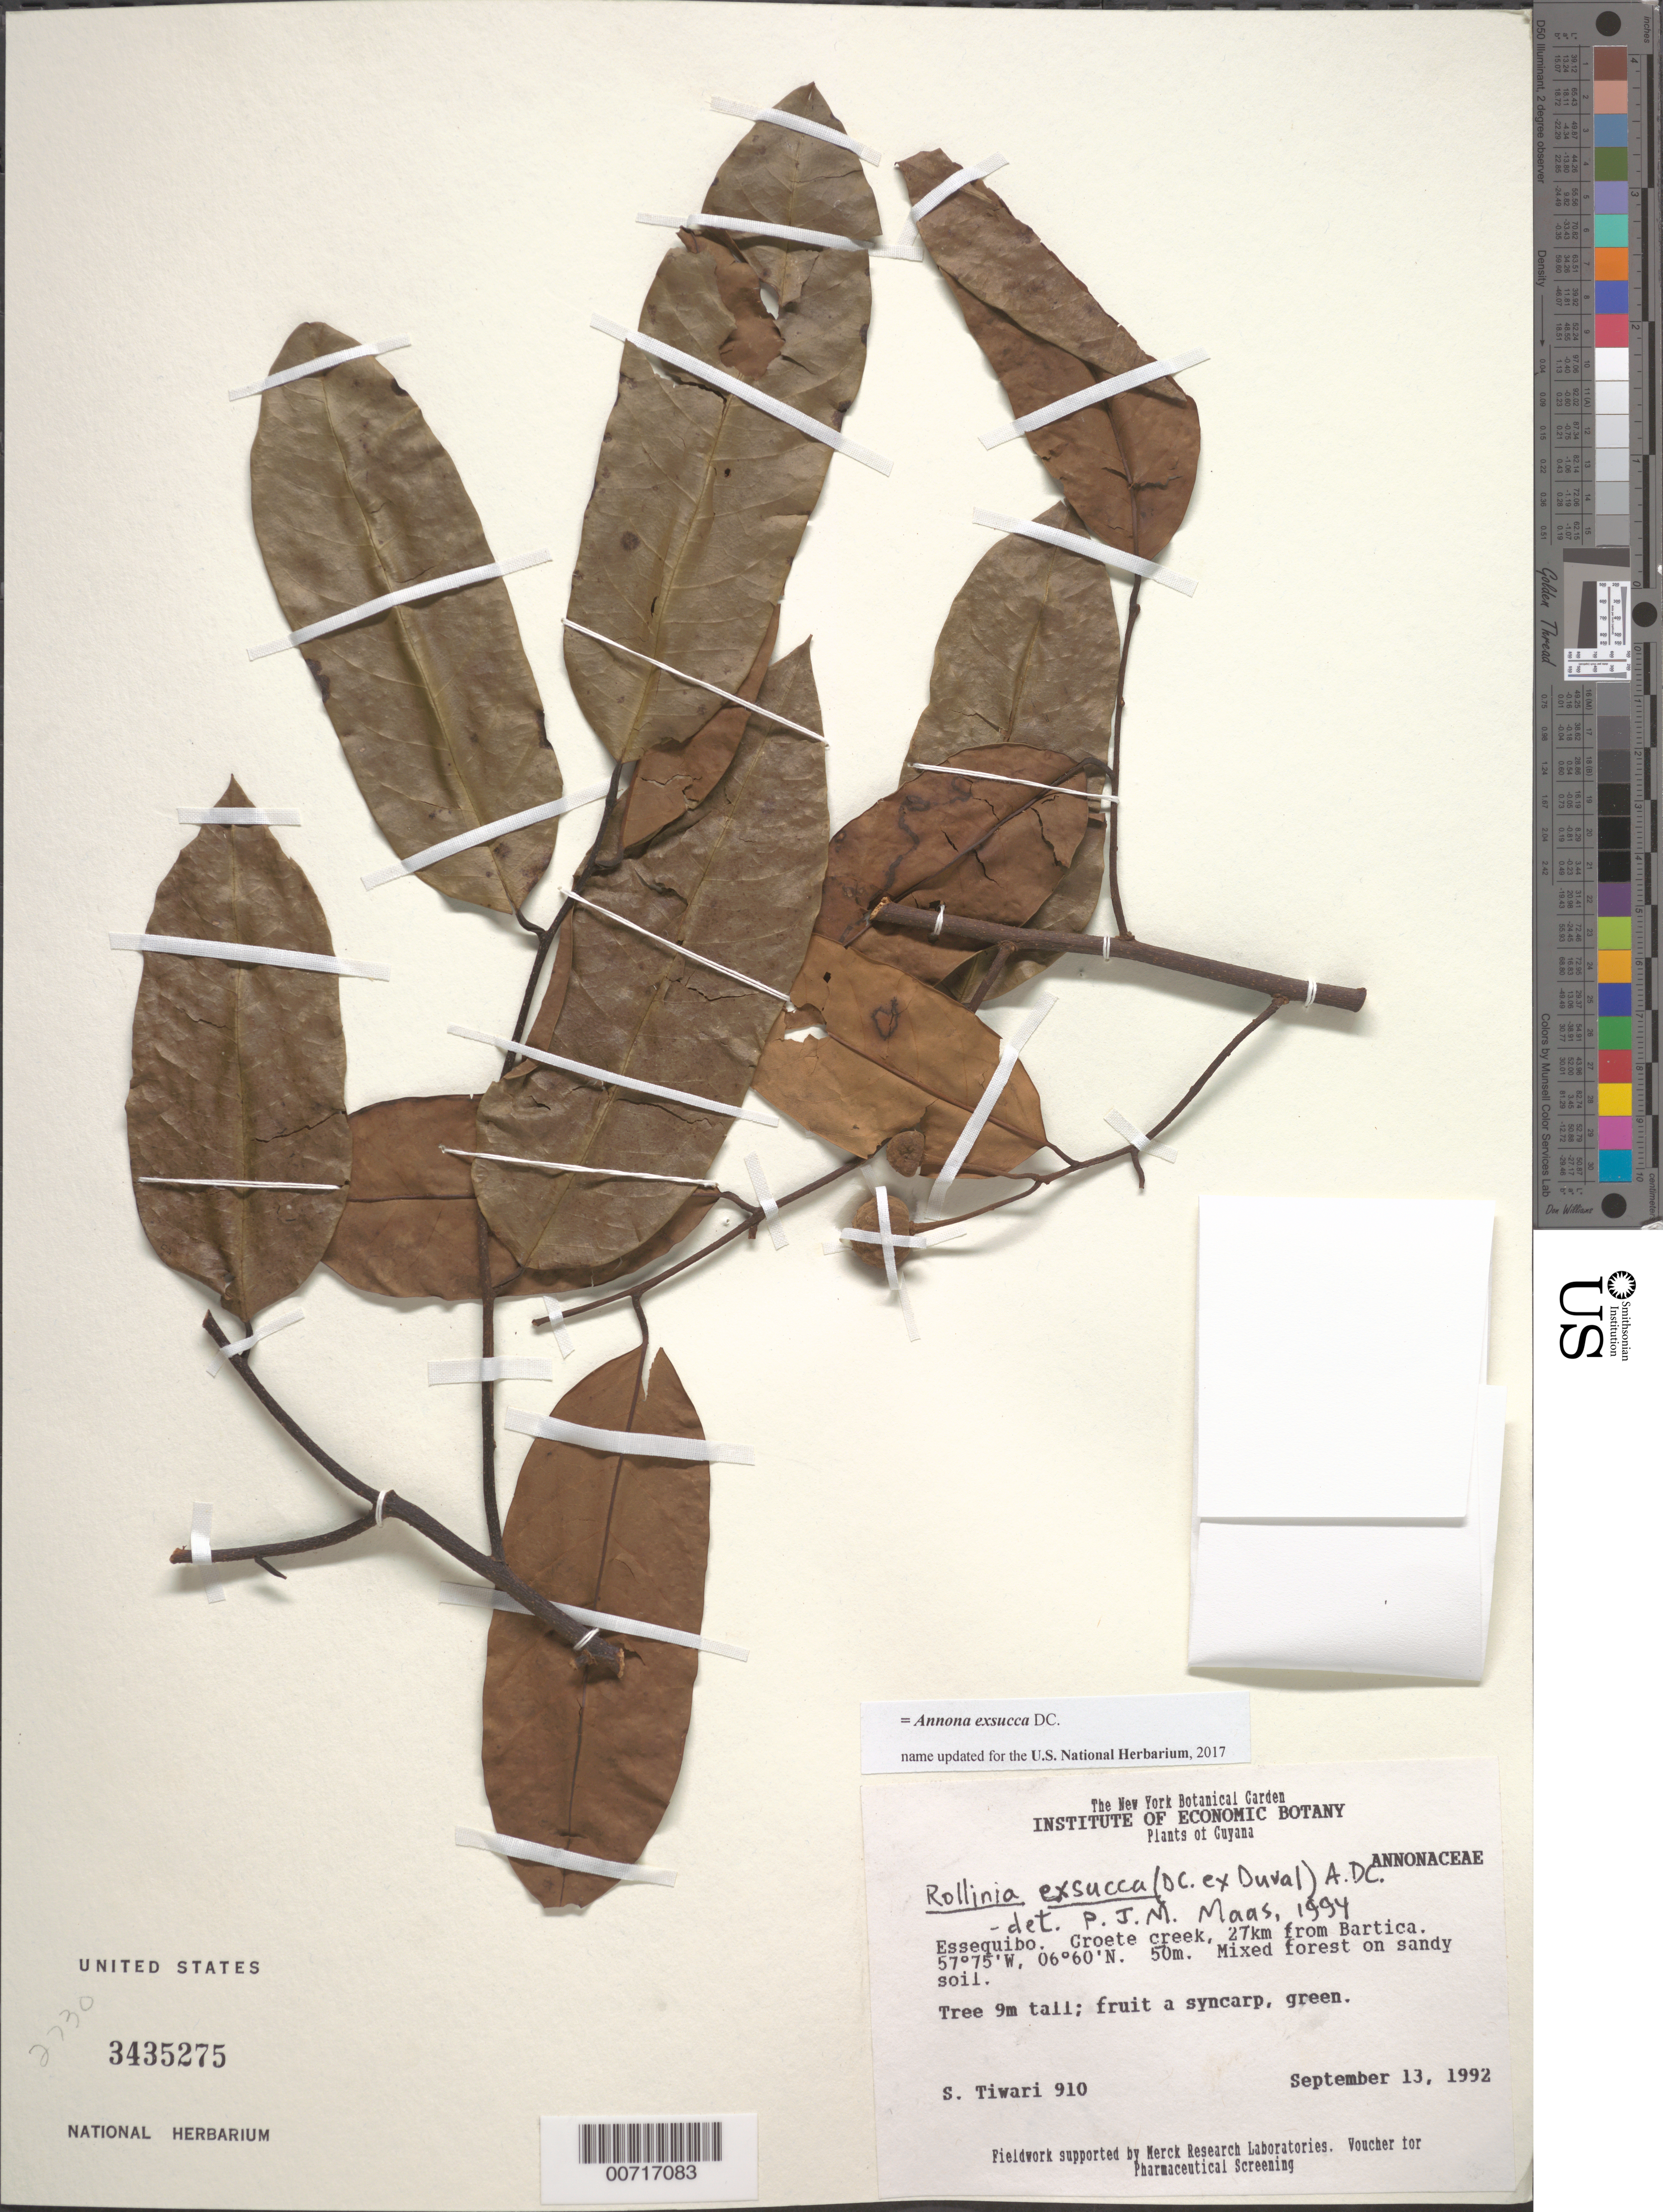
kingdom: Plantae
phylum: Tracheophyta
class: Magnoliopsida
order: Magnoliales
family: Annonaceae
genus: Annona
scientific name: Annona exsucca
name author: DC. ex Dunal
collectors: S. Tiwari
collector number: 910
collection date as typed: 13-Sep-92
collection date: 1992-09-13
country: Guyana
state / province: Essequibo Isl-W. Demerara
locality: Essequibo; Groete Creek, 27 km from Bartica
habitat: Mixed forest on sandy soil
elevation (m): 50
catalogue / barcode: US 3435275